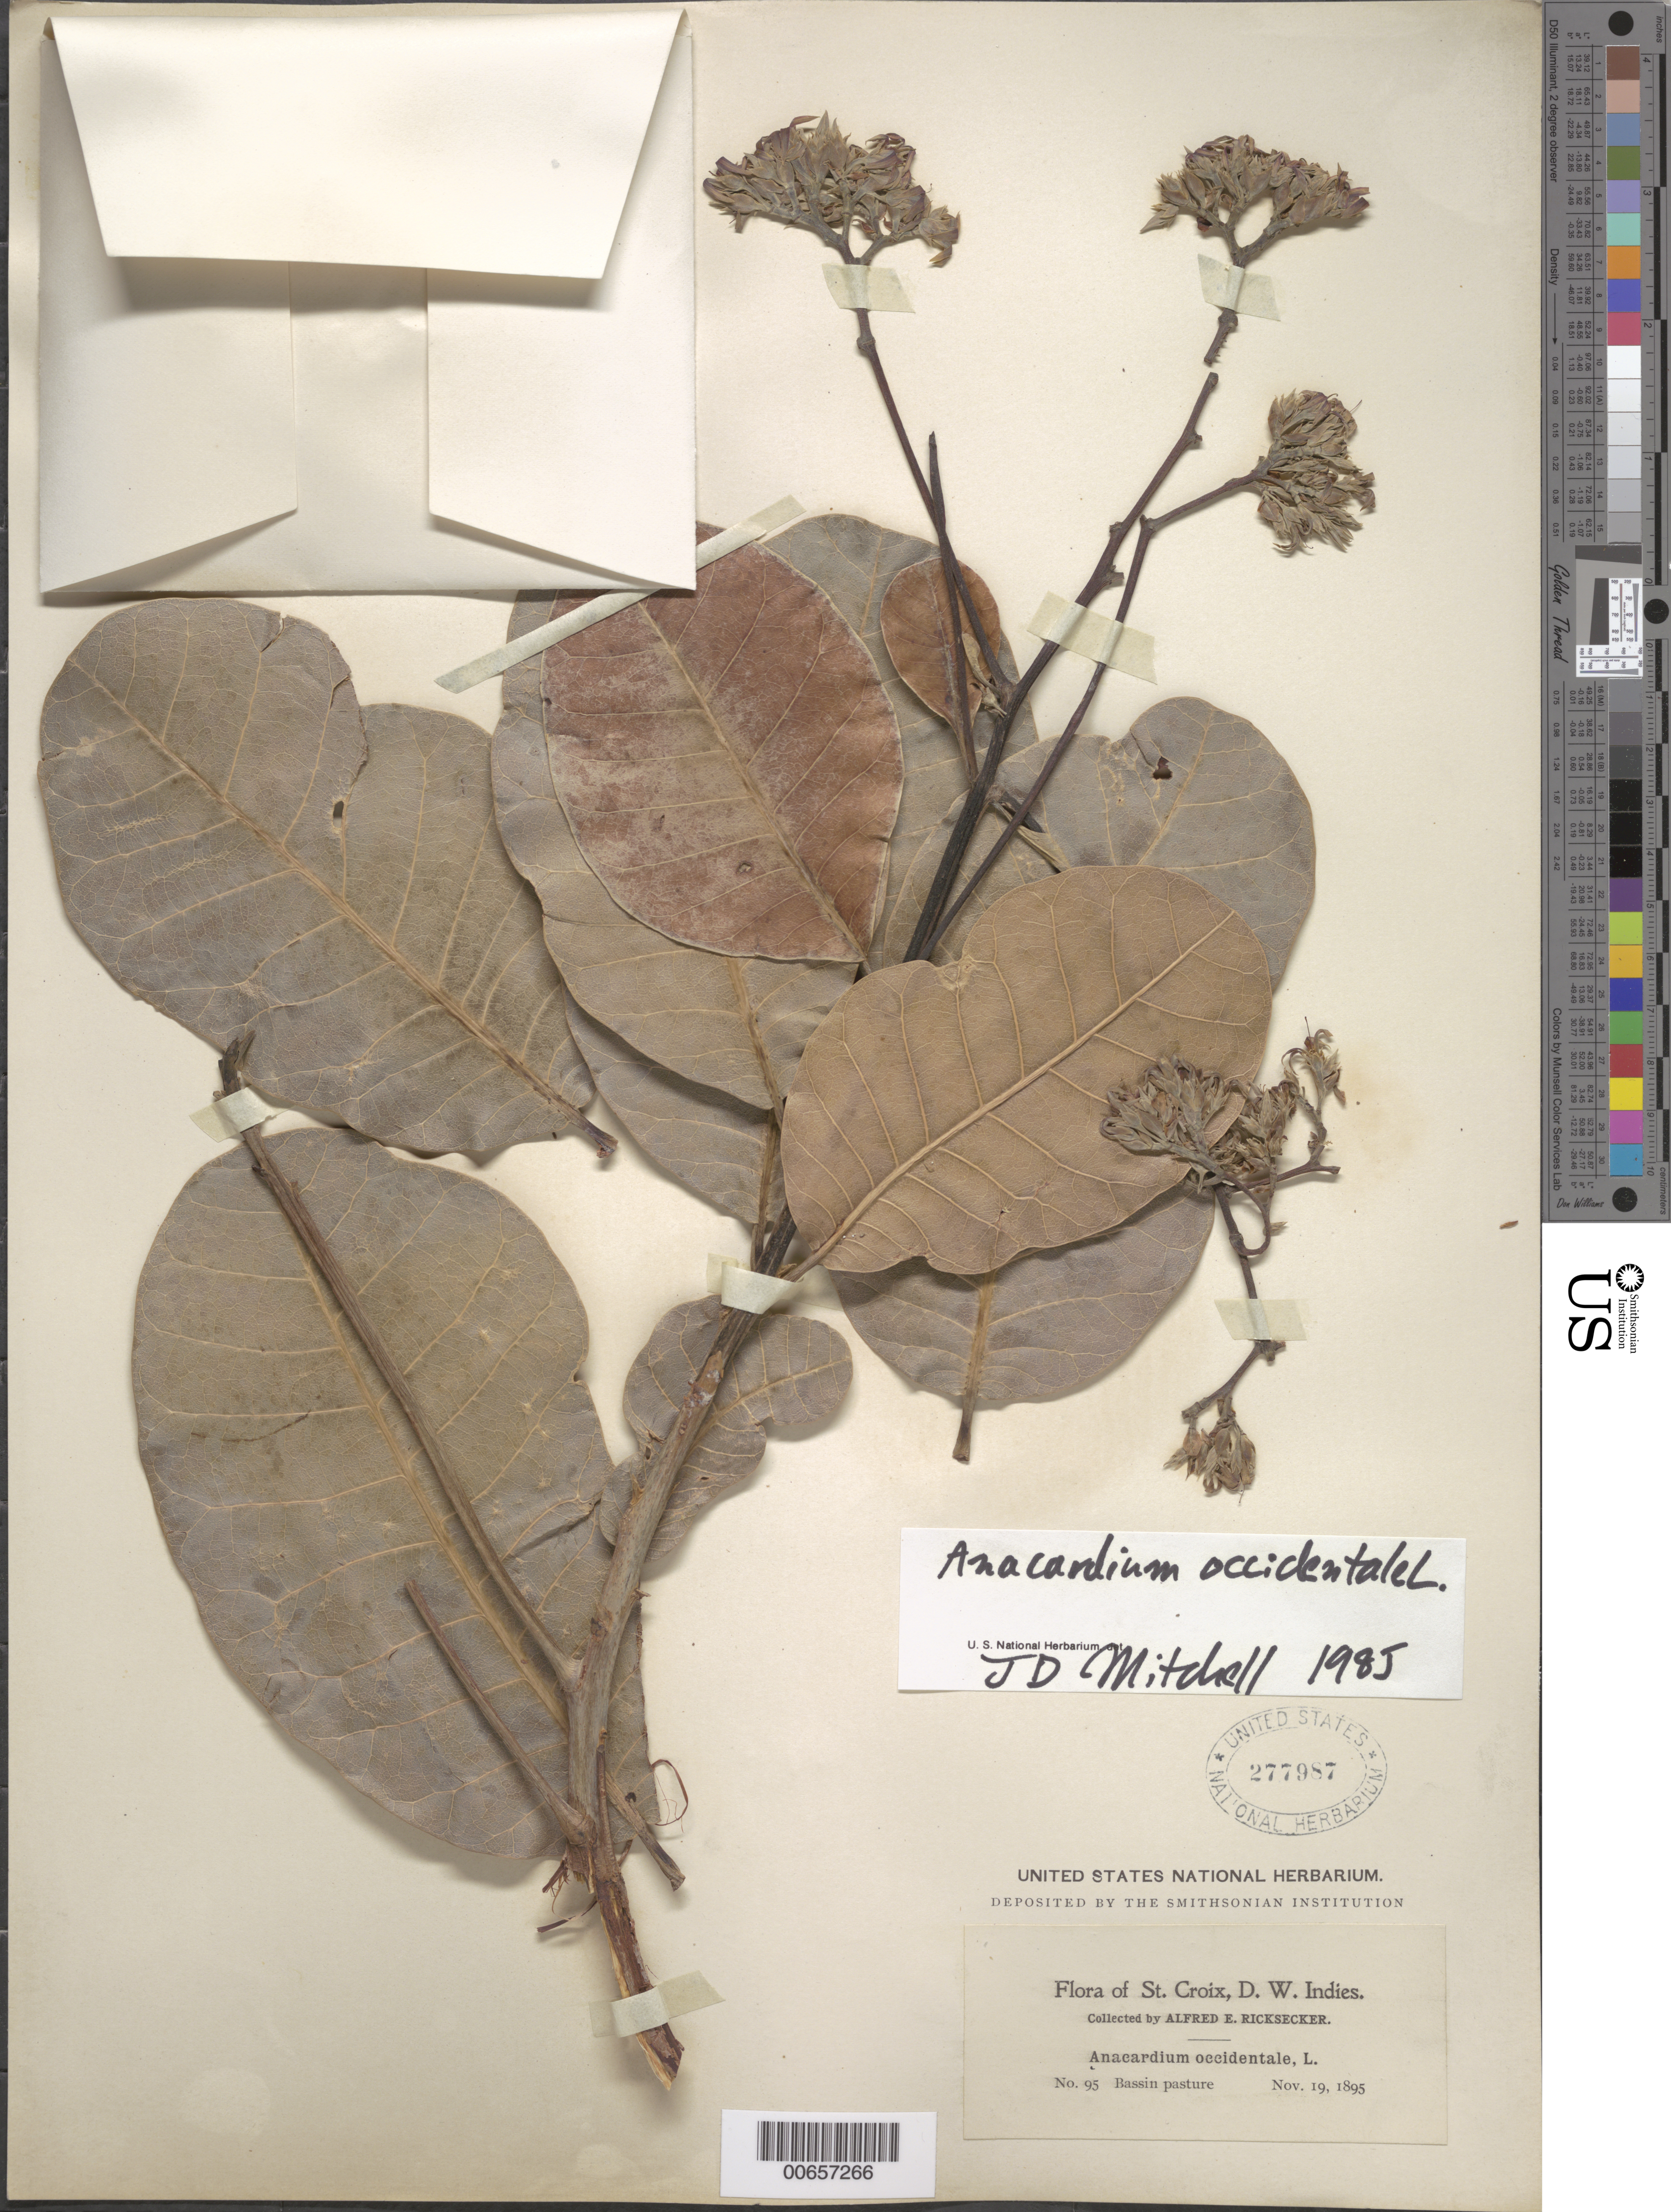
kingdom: Plantae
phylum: Tracheophyta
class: Magnoliopsida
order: Sapindales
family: Anacardiaceae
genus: Anacardium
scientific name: Anacardium occidentale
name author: L.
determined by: Mitchell, John D.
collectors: A. E. Ricksecker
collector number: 95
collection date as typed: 19 Nov 1895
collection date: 1895-11-19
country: U.S. Virgin Islands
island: St. Croix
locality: Bassin pasture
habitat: Pasture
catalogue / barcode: US 277987